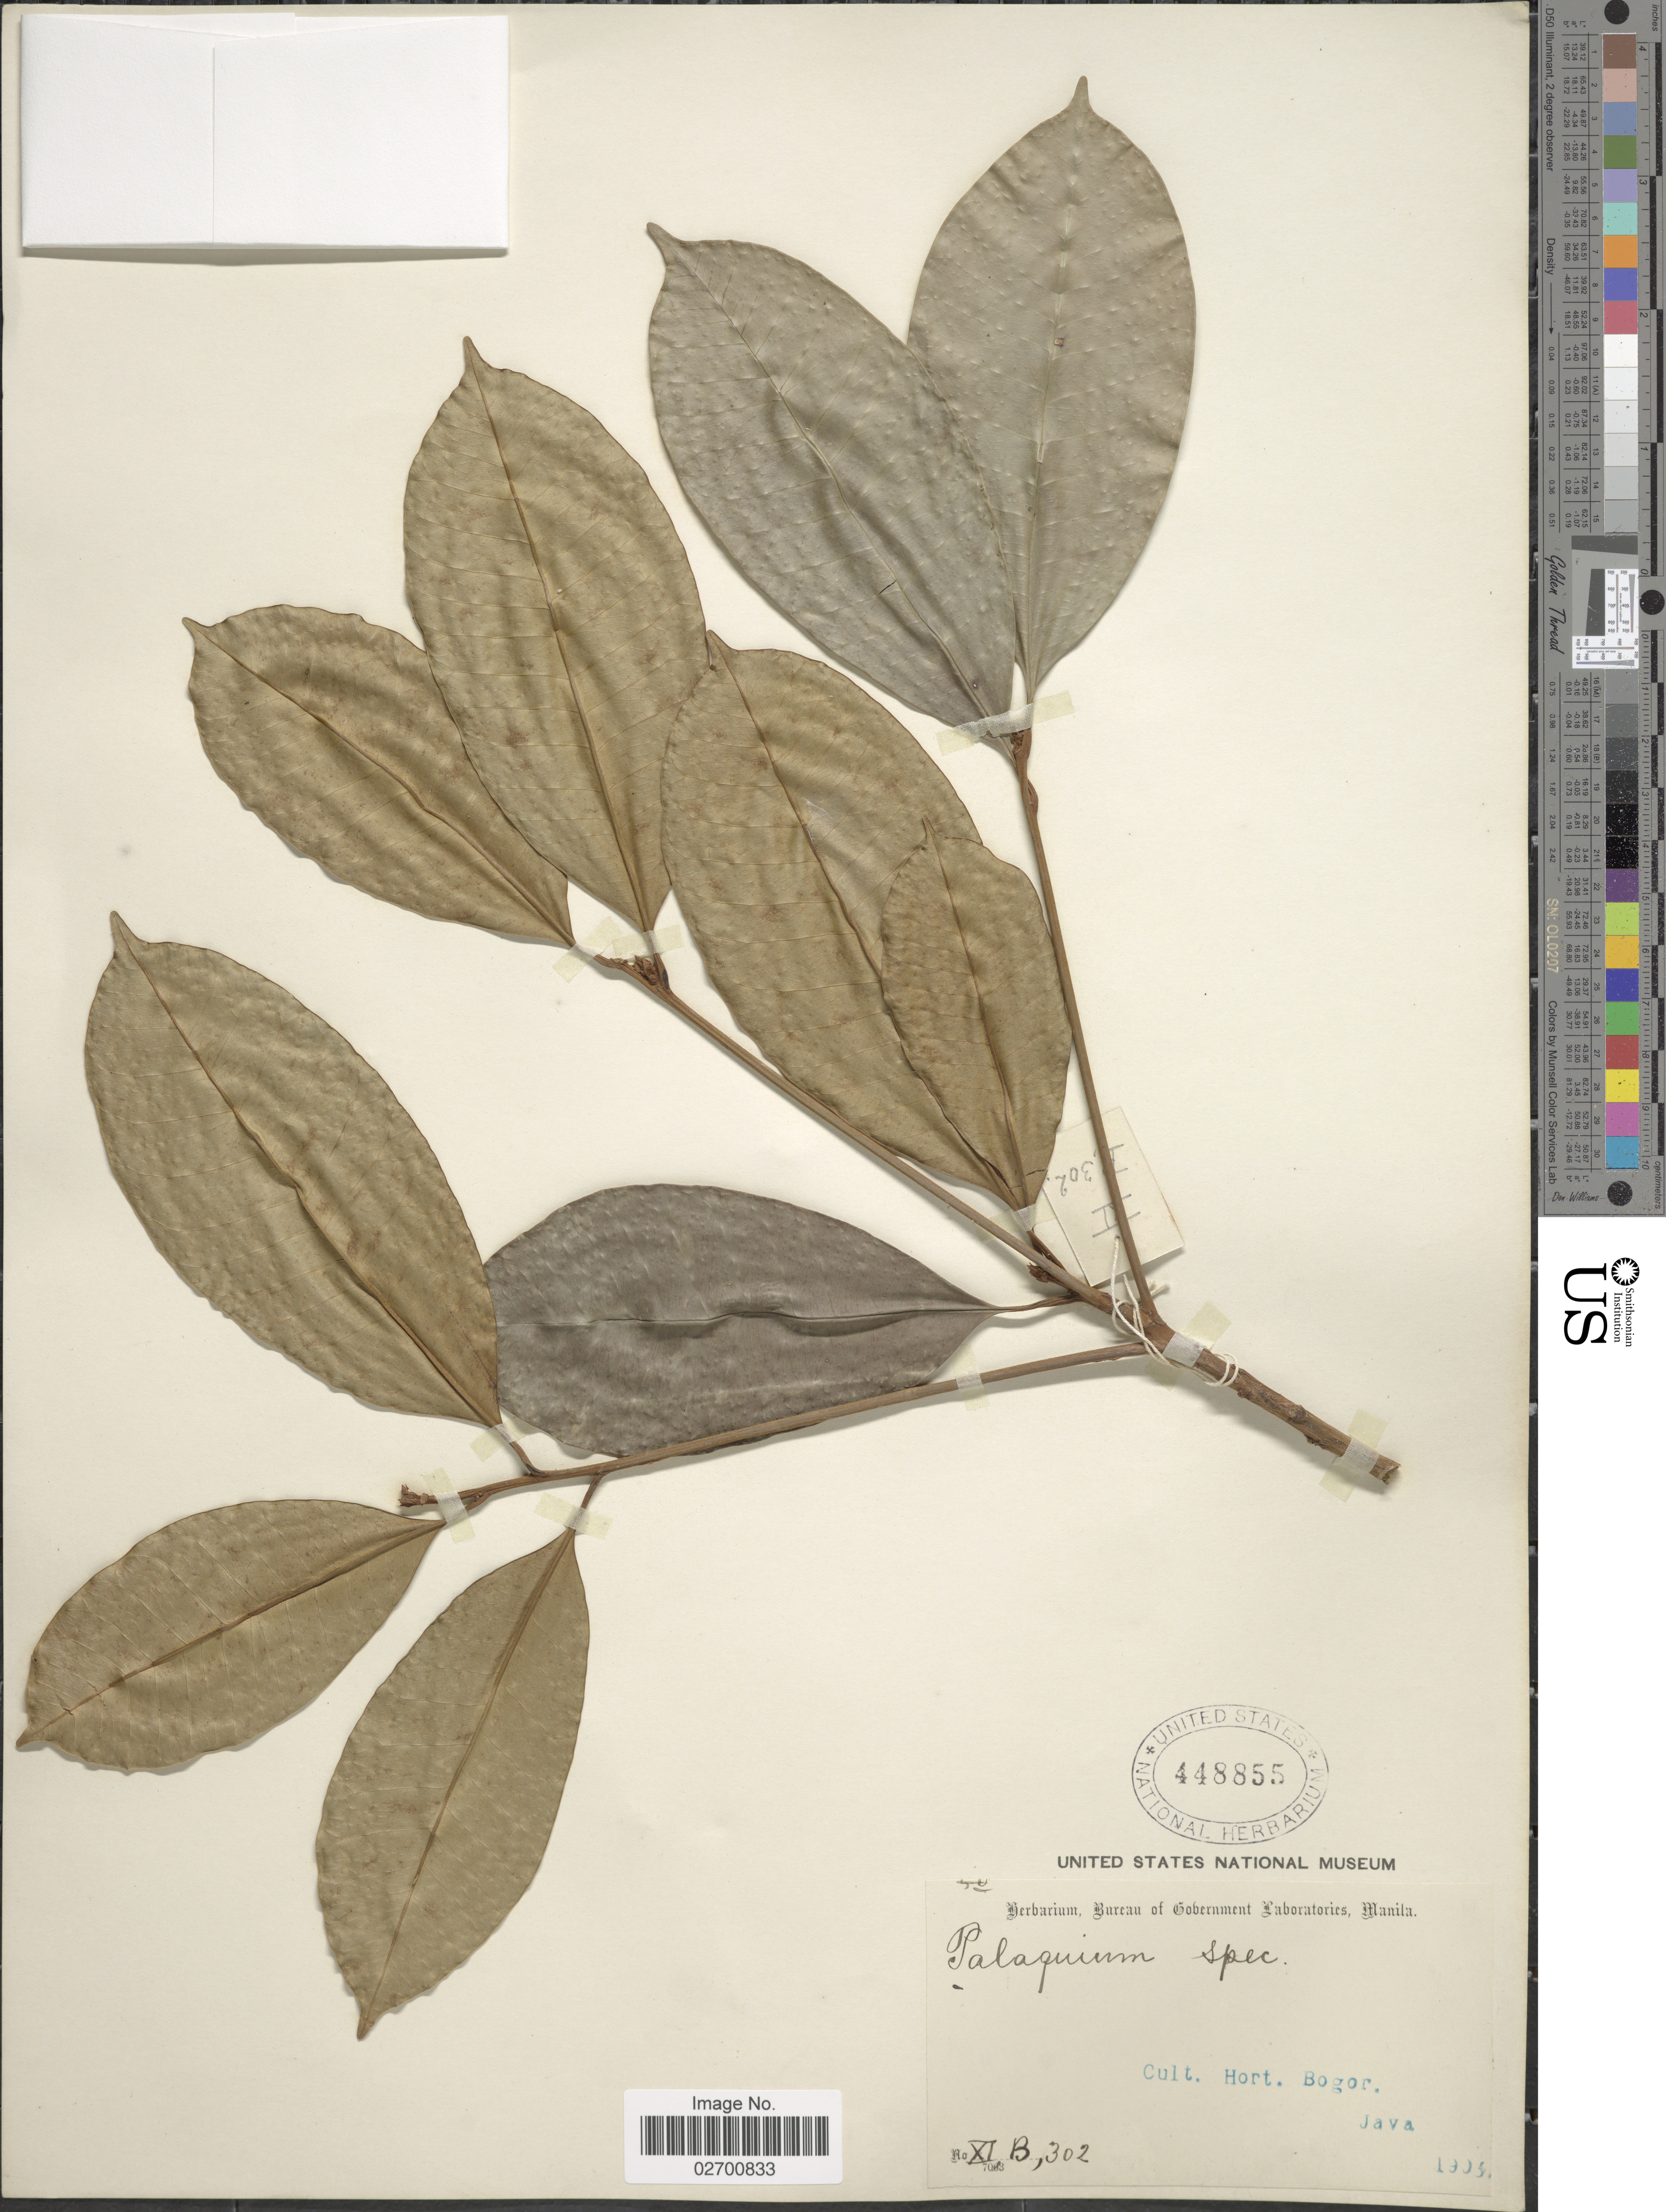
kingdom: Plantae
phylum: Tracheophyta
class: Magnoliopsida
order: Ericales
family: Sapotaceae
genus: Palaquium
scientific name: Palaquium sp.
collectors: Ex herb. Bureau of Government Laboratories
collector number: XI, B, 302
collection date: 1903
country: Indonesia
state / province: Java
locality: Cult. Hort. Bogor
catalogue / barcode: US 448855